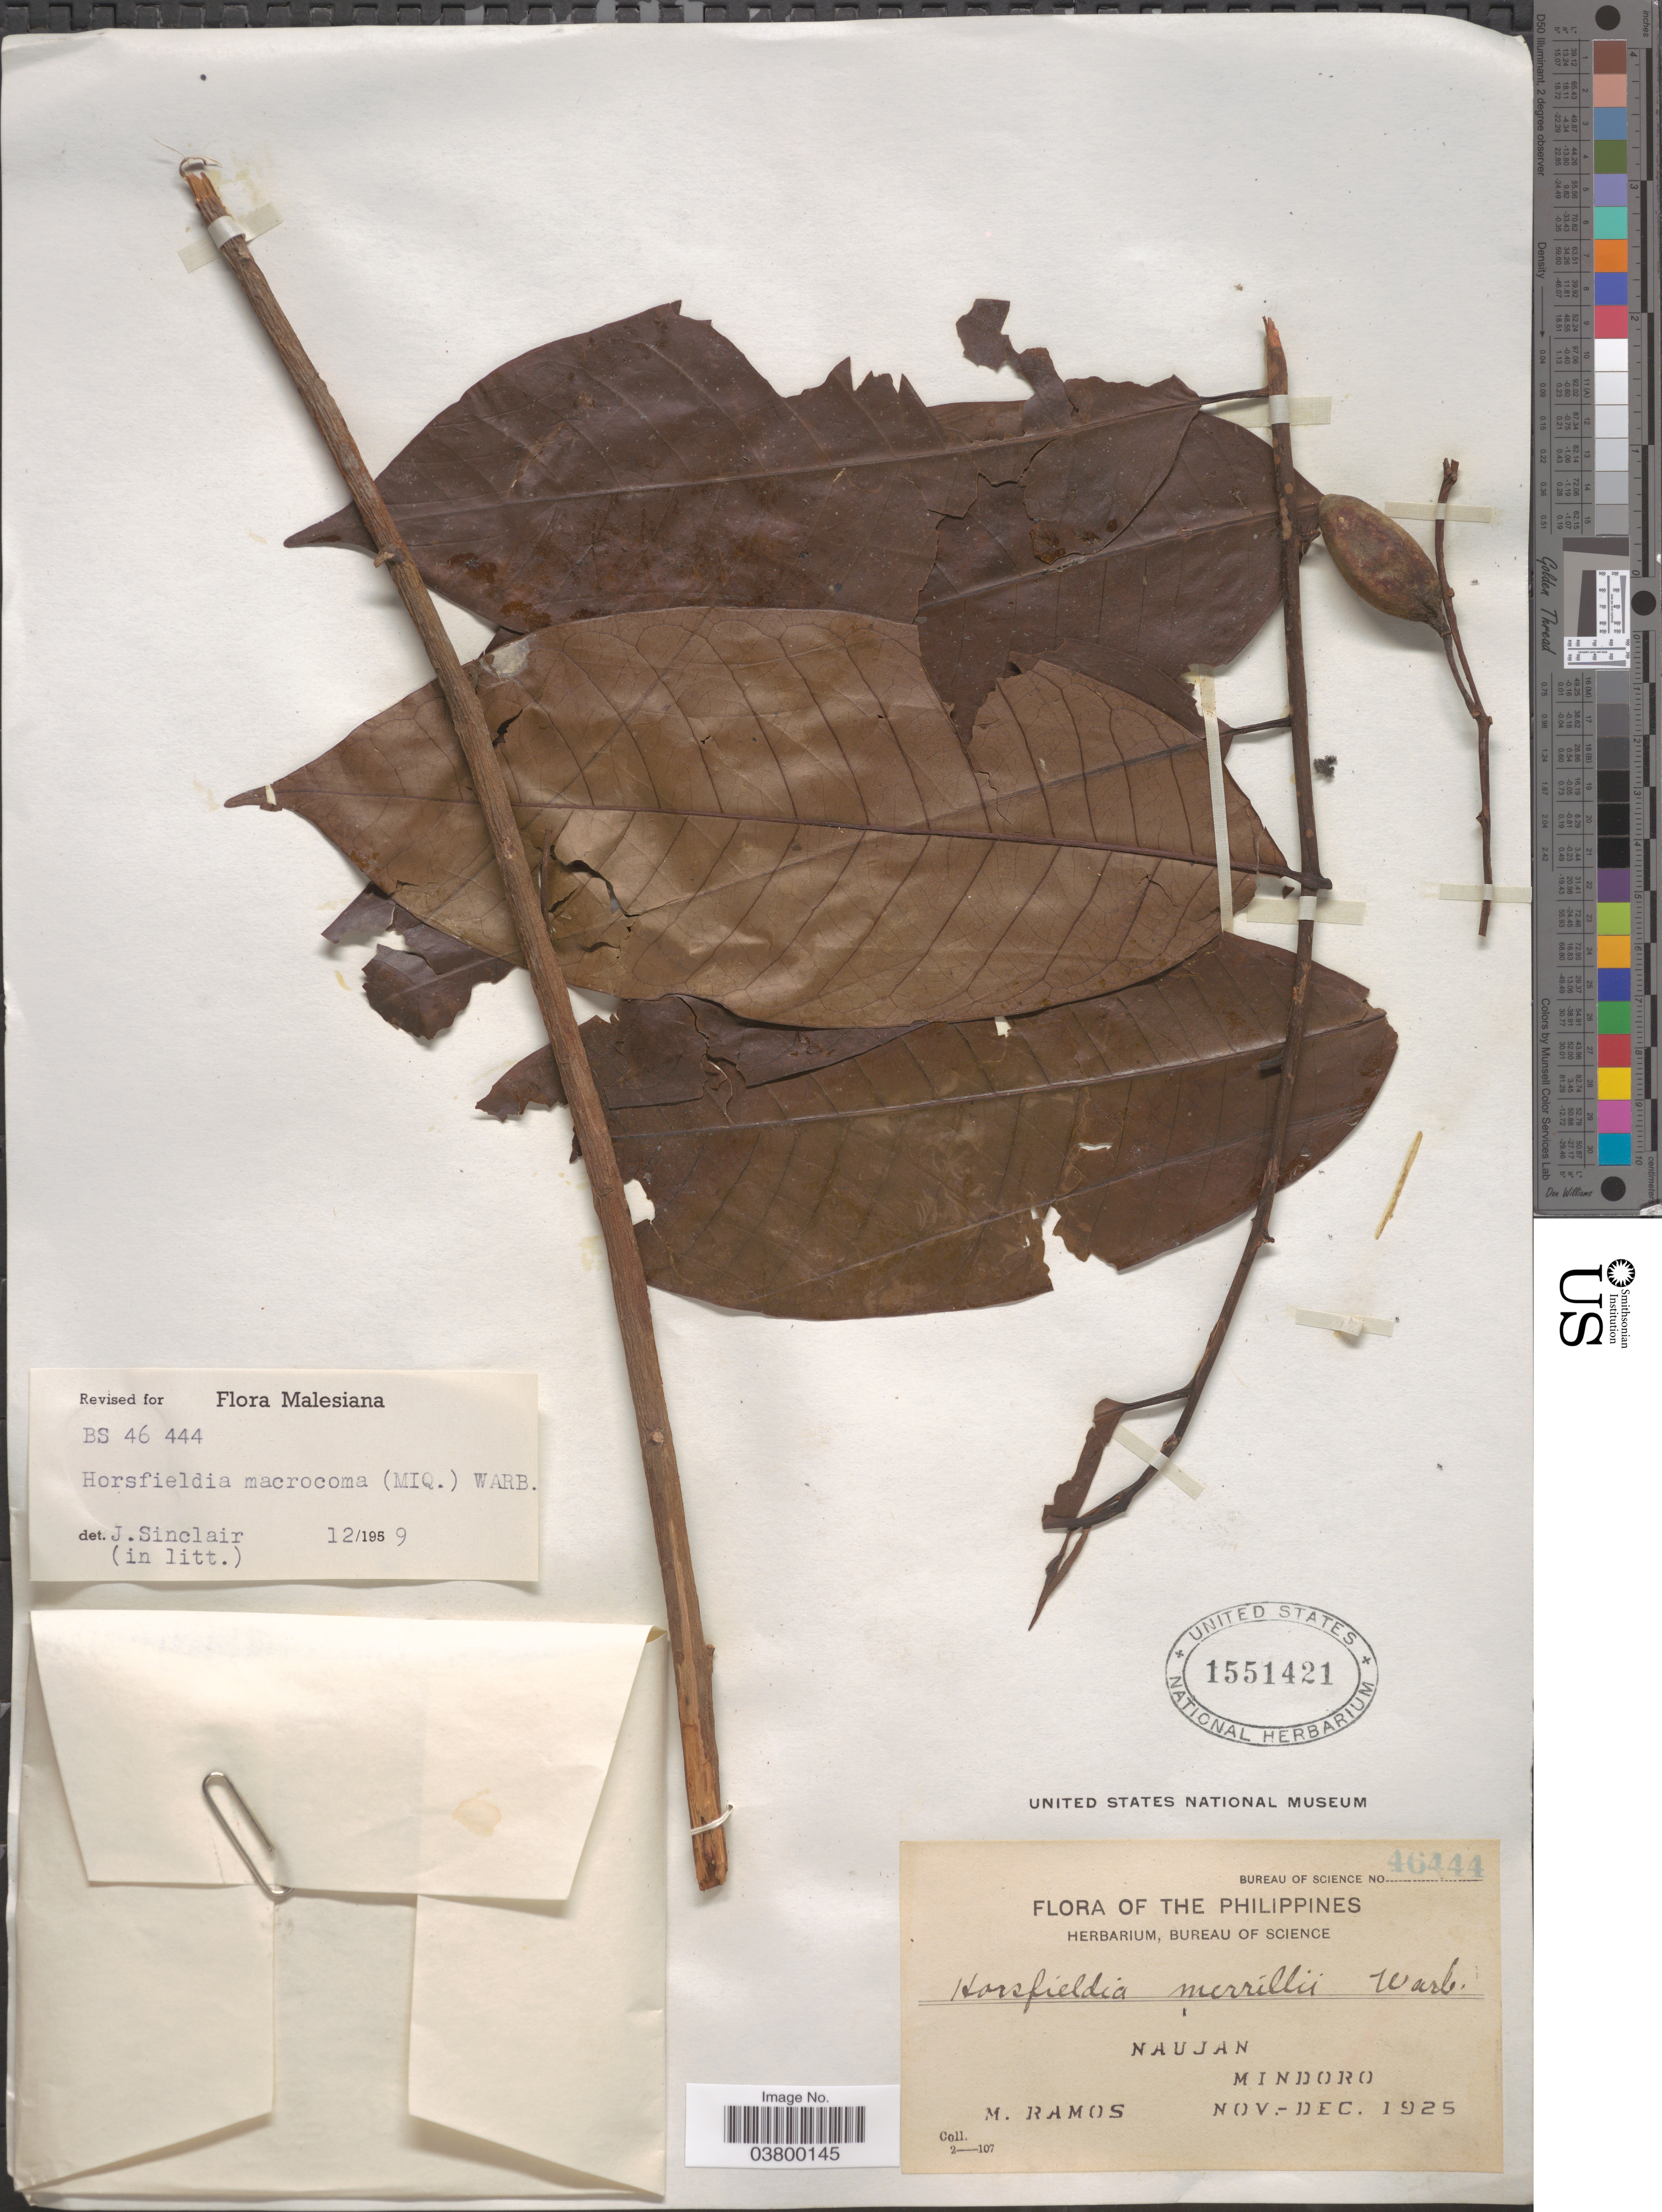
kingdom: Plantae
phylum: Tracheophyta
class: Magnoliopsida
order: Magnoliales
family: Myristicaceae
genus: Endocomia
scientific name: Endocomia macrocoma subsp. prainii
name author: (King) W.J. de Wilde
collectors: M. Ramos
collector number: Bureau of Science 46444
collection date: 1925-11/1925-12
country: Philippines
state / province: Mimaropa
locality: Naujan. Mindoro.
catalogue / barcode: US 1551421